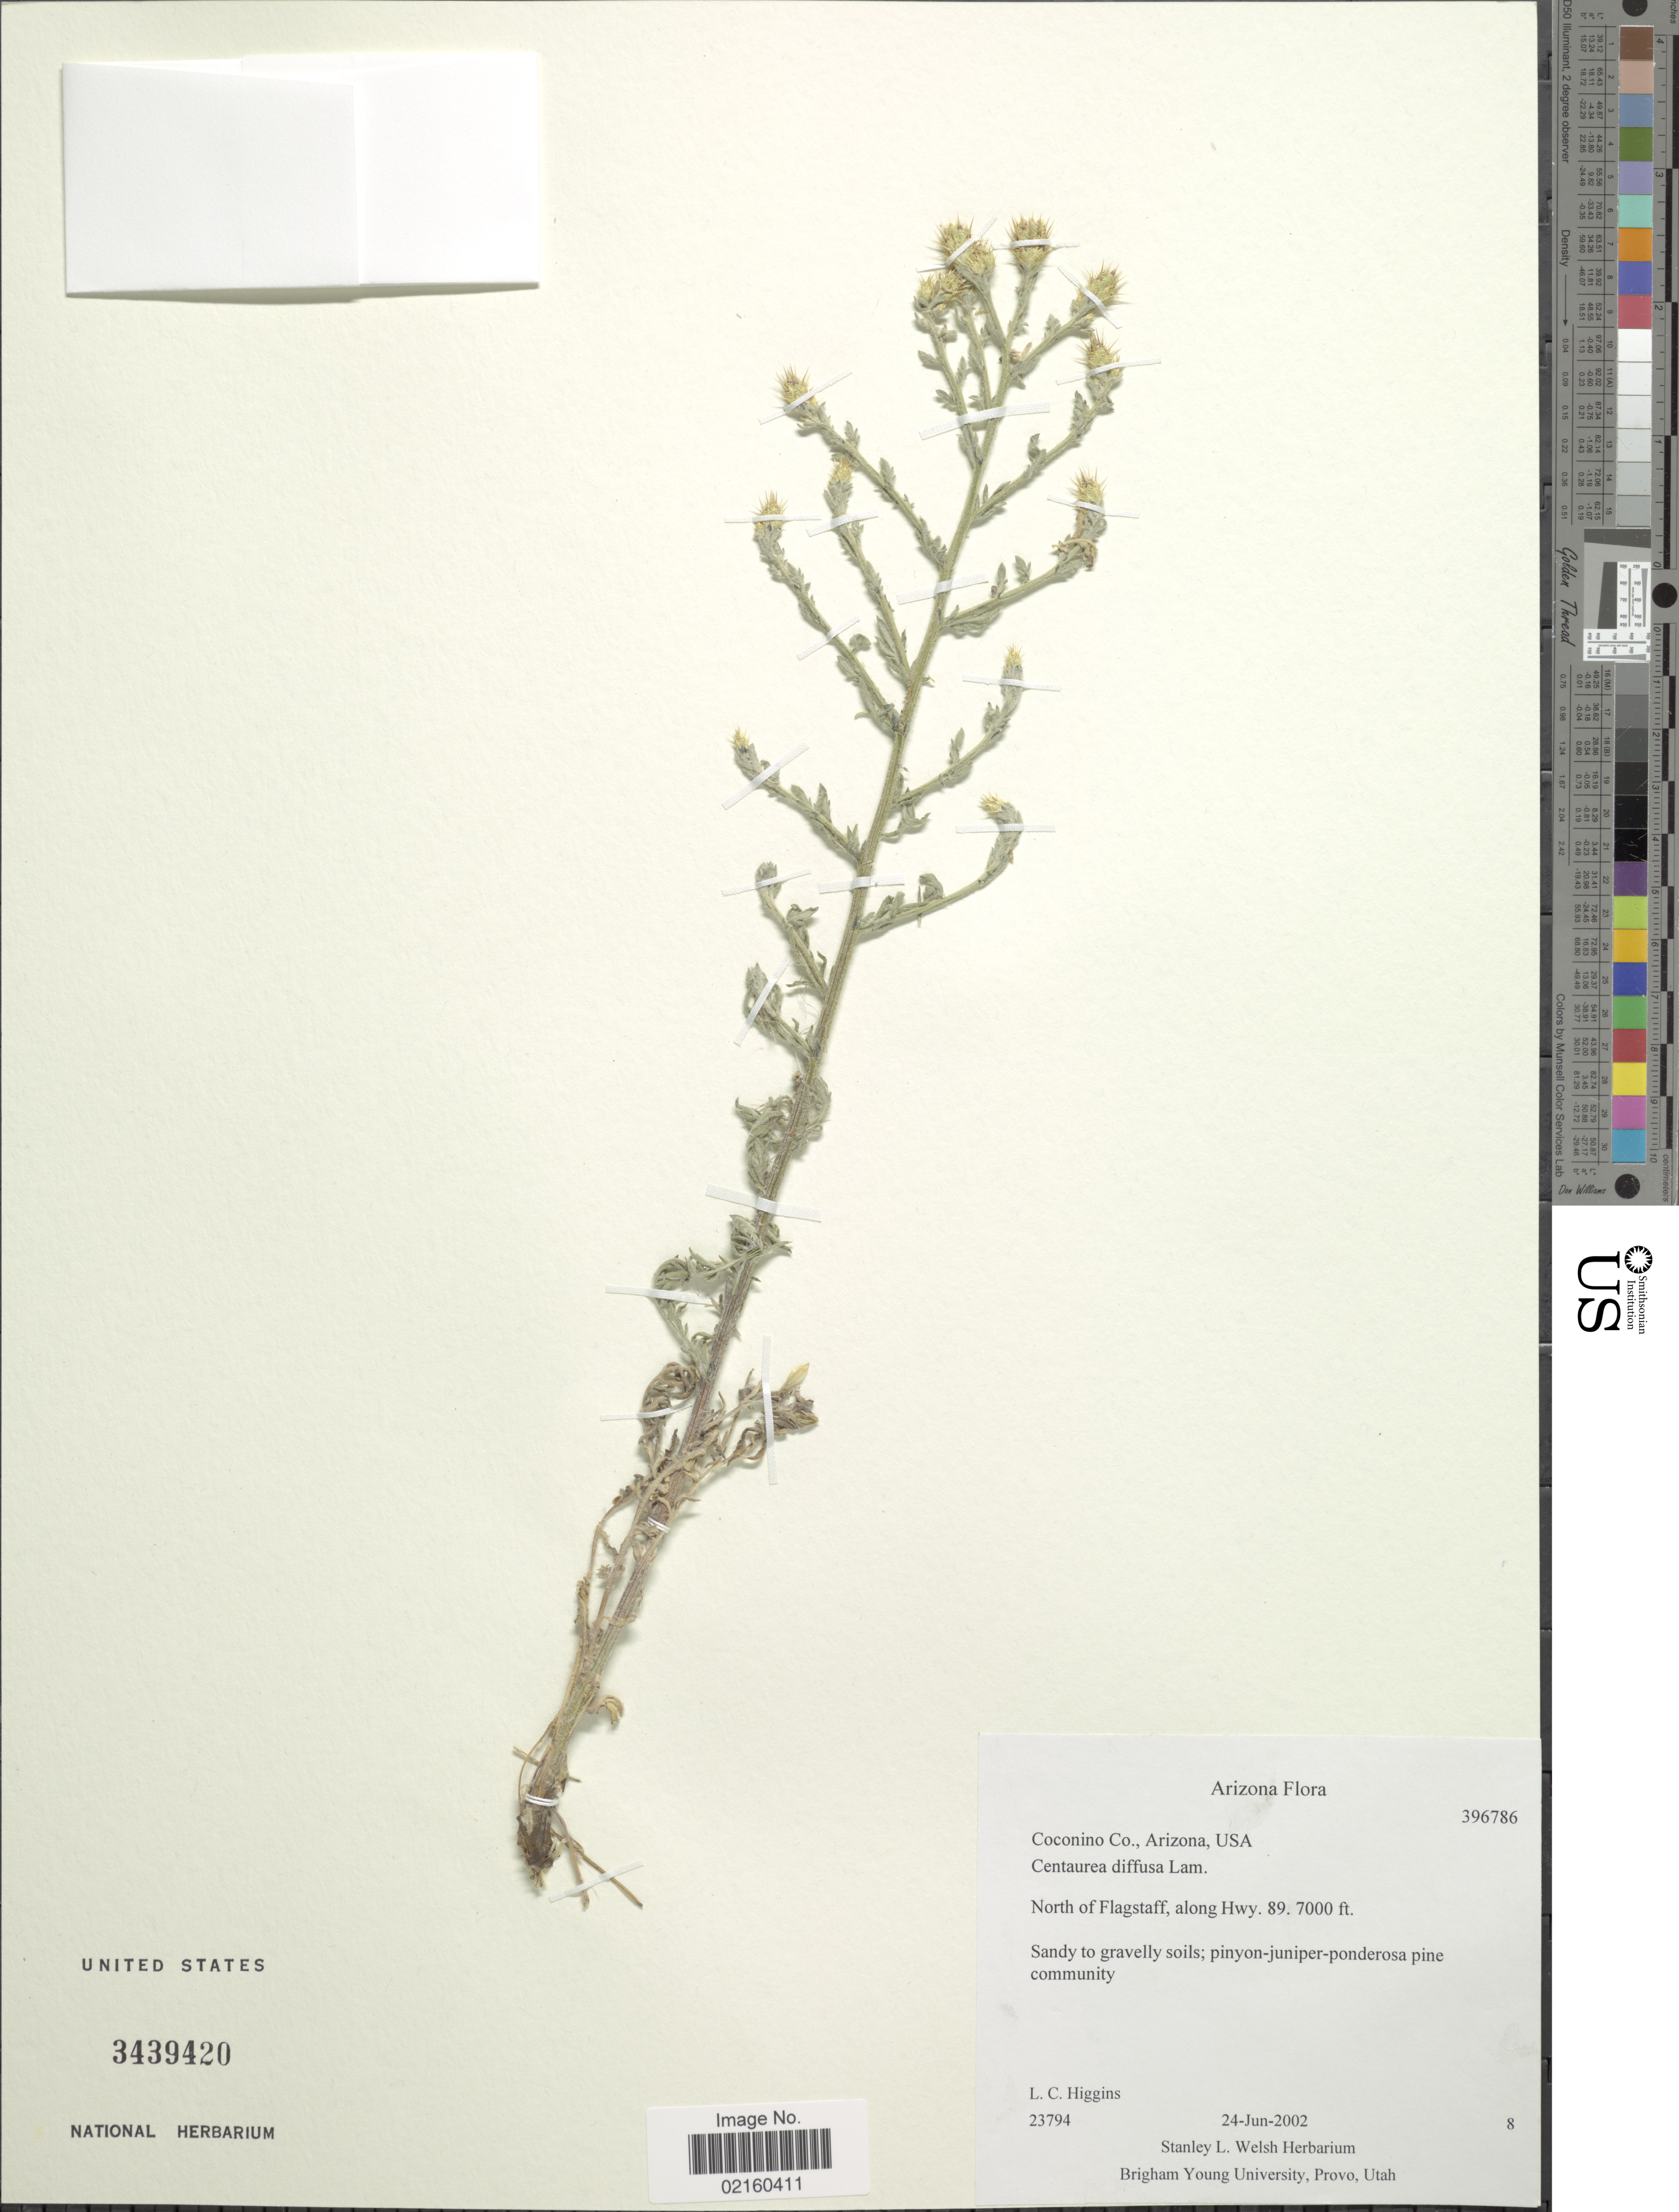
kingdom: Plantae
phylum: Tracheophyta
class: Magnoliopsida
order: Asterales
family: Asteraceae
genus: Centaurea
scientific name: Centaurea diffusa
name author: Lam.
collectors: L. Higgins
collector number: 23794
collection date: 2002-06-24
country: United States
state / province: Arizona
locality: Coconino Co., USA, North of Flagstaff, along Hwy. 89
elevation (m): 2134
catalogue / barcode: US 3439420